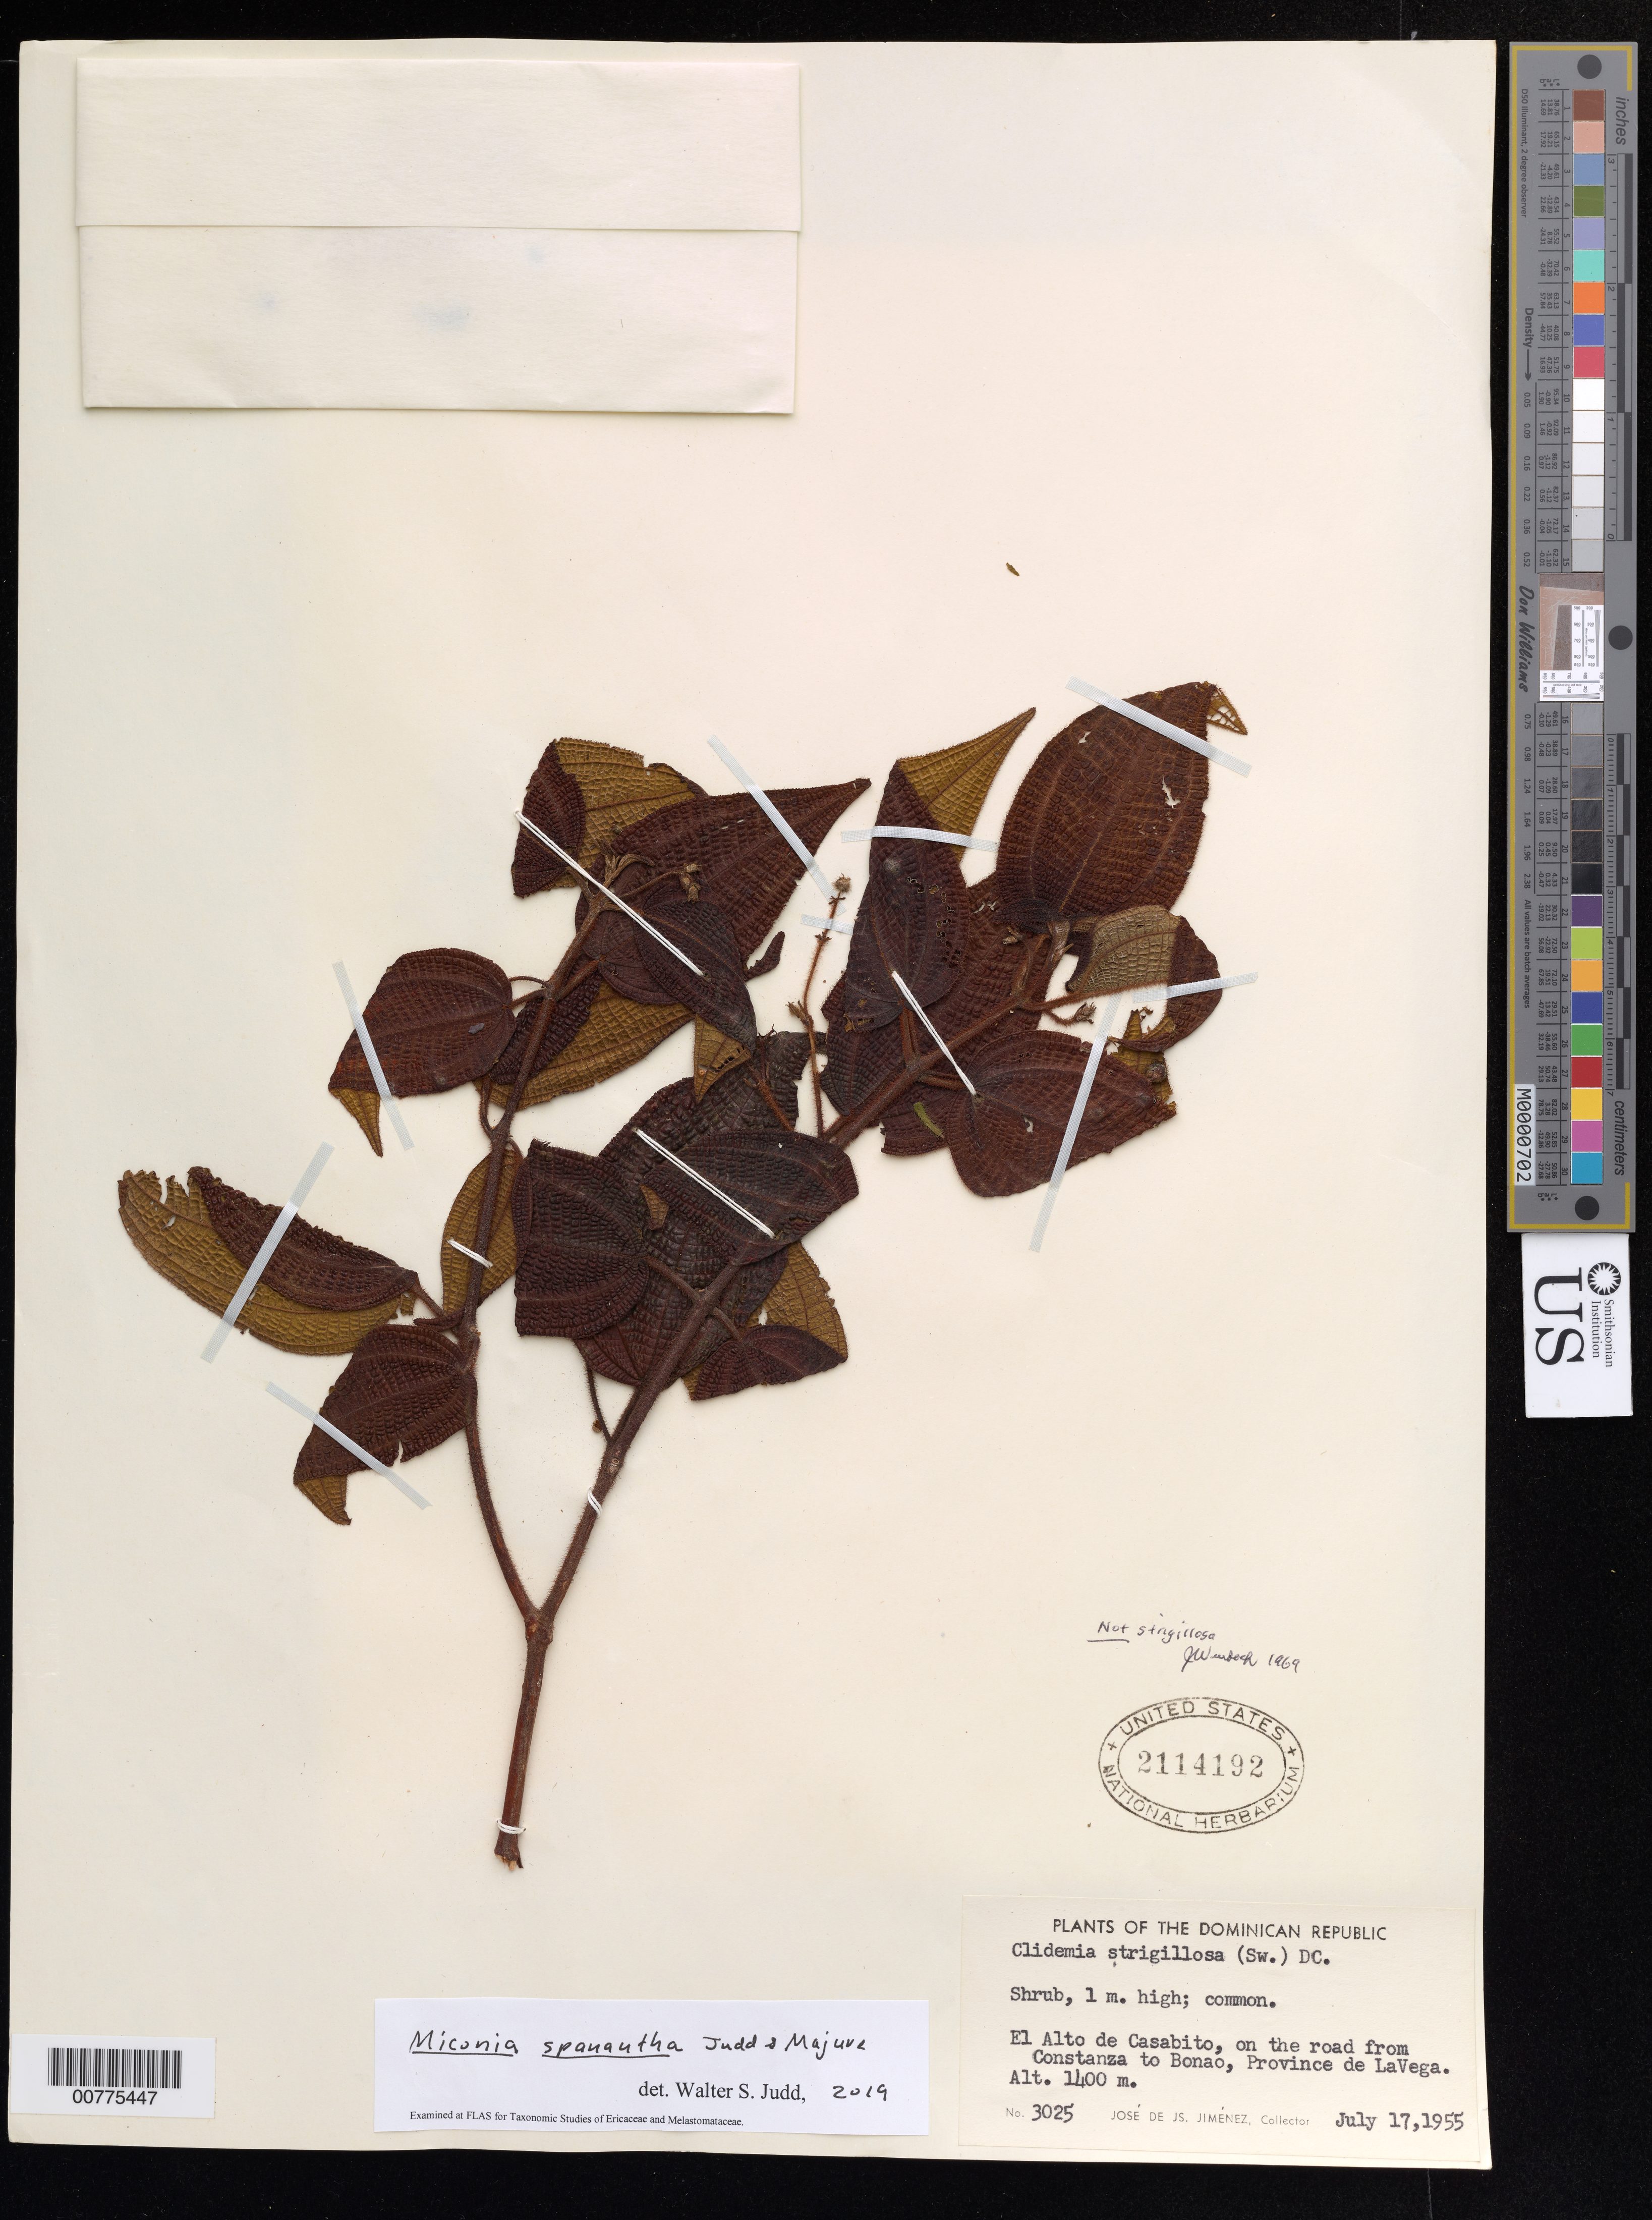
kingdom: Plantae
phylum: Tracheophyta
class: Magnoliopsida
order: Myrtales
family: Melastomataceae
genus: Miconia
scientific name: Miconia spanantha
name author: Judd & Majure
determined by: Judd, Walter S.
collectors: J. J. Jiménez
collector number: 3025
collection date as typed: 17 Jul 1955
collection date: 1955-07-17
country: Dominican Republic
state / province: La Vega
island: Hispaniola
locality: On the road from Constanza to Bonao, Alto de Casabito.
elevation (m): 1400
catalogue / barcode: US 2114192